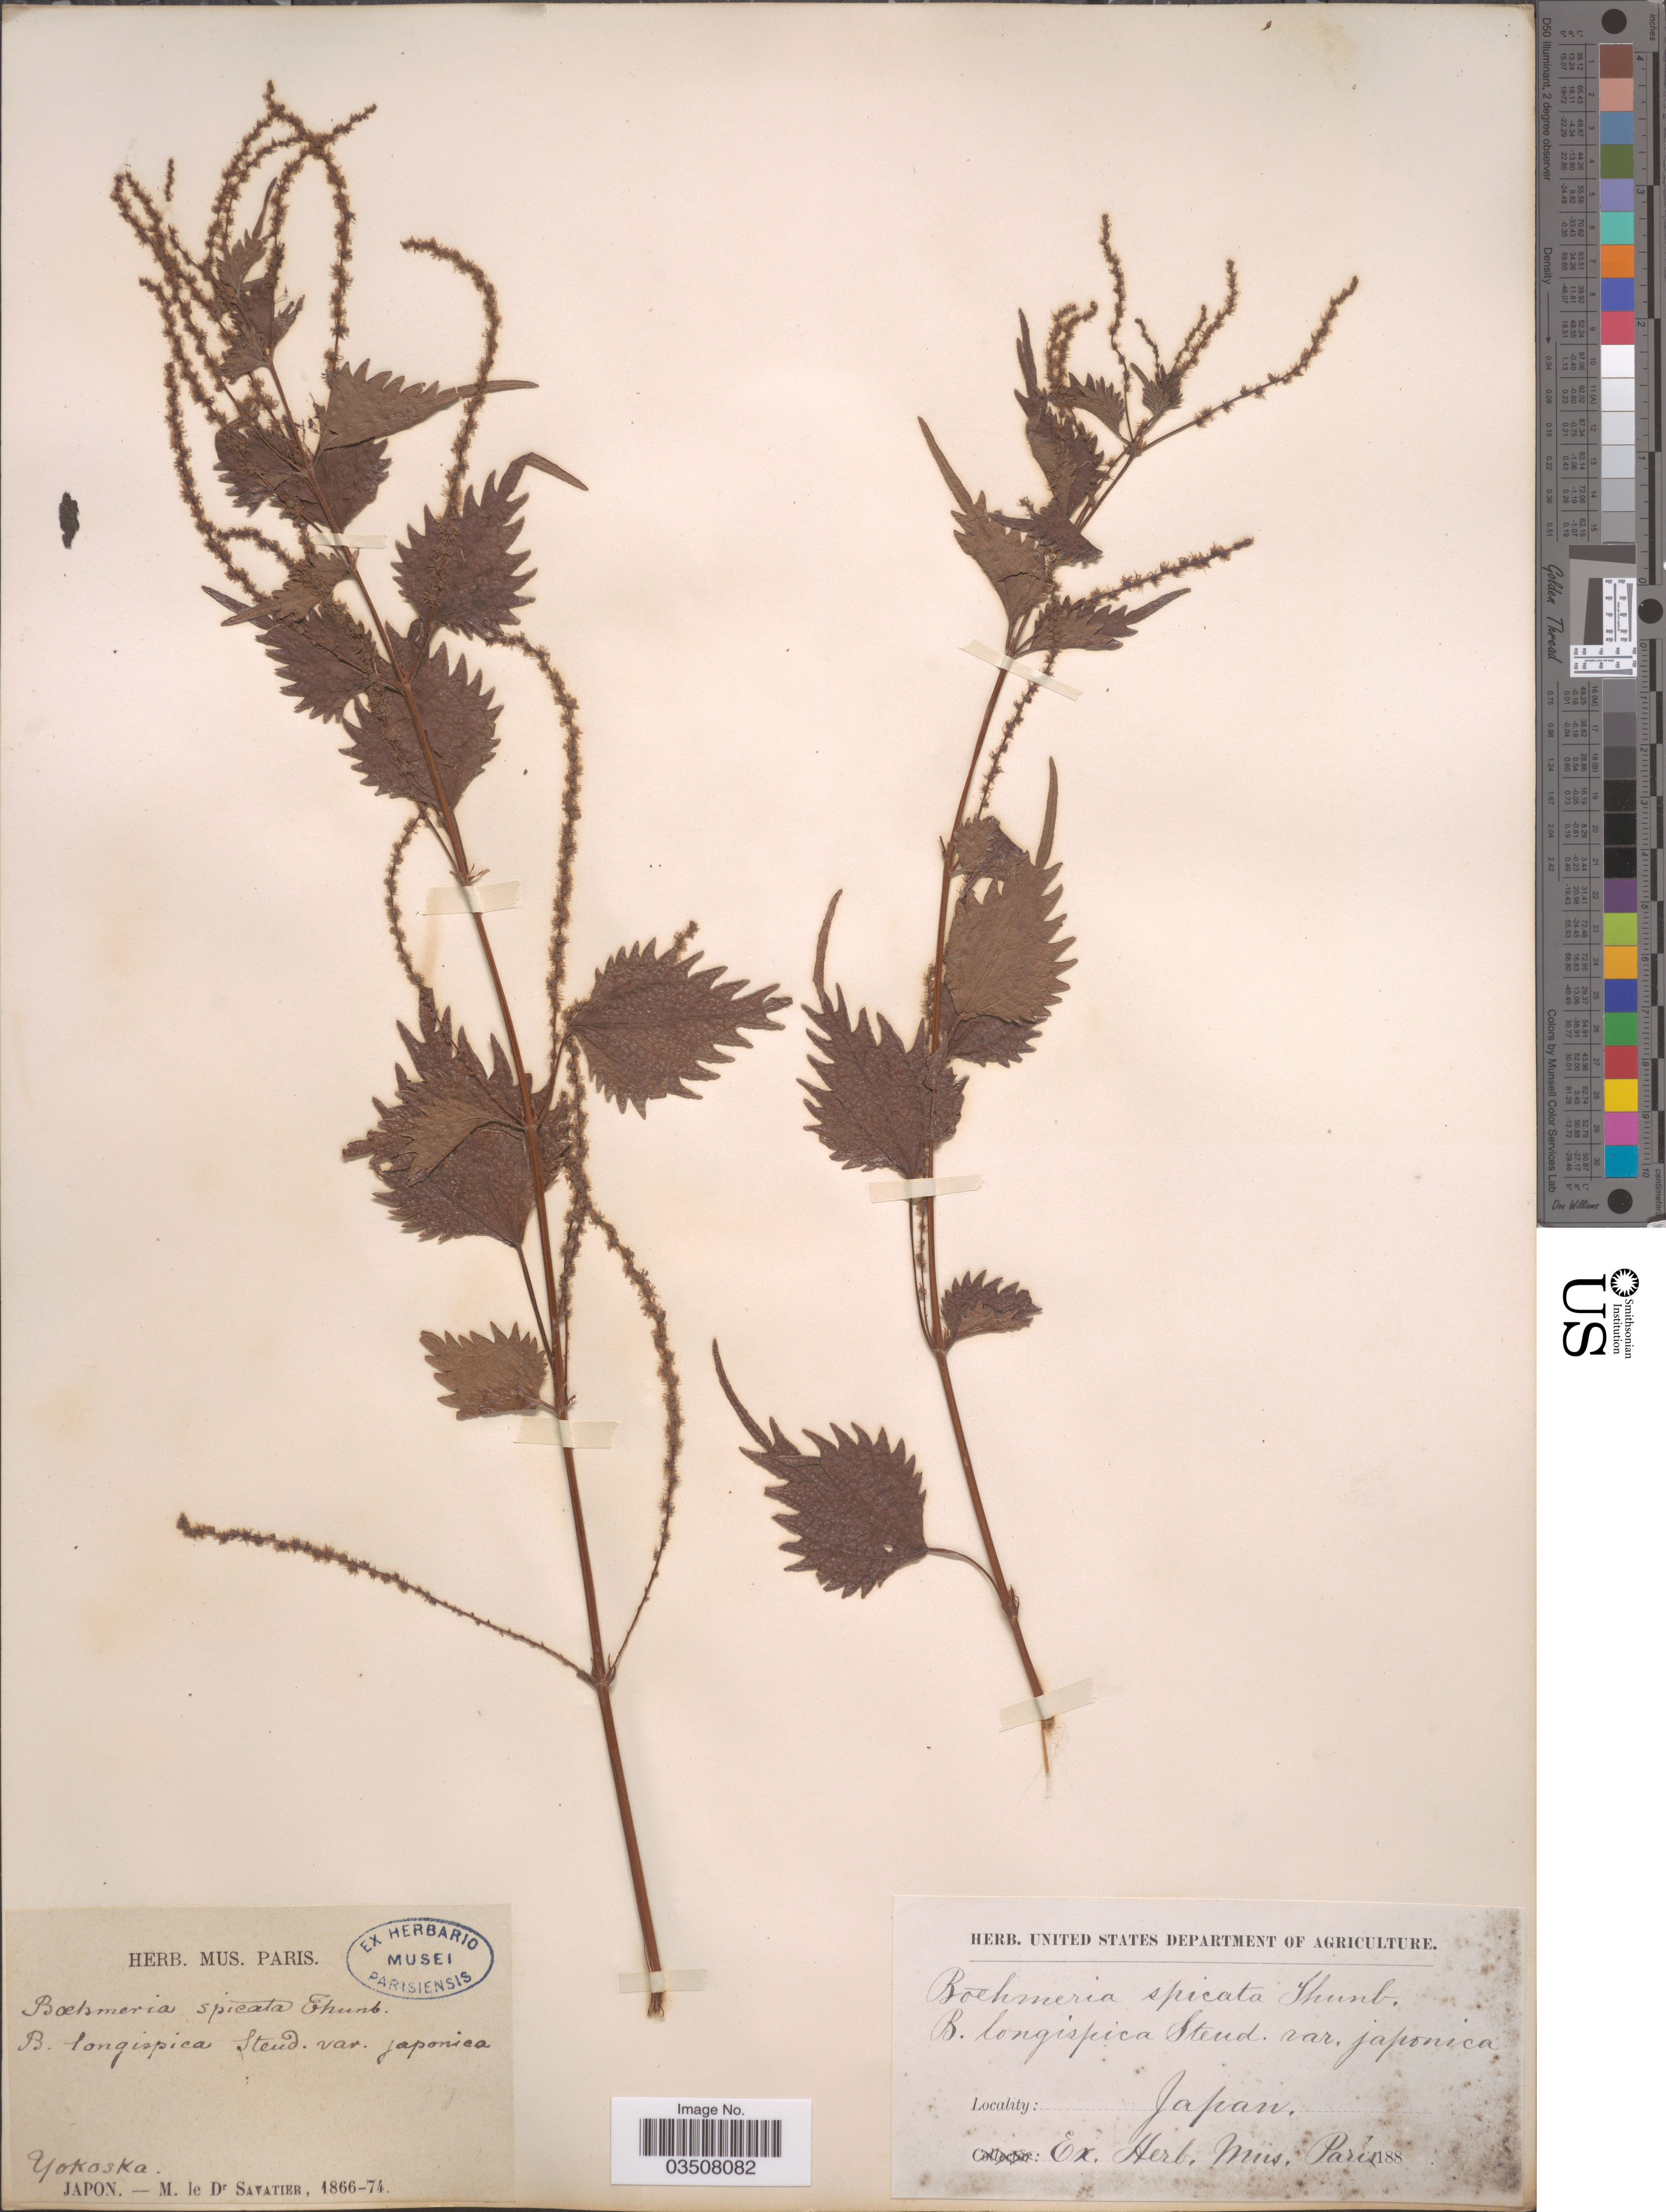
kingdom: Plantae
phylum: Tracheophyta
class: Magnoliopsida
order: Rosales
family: Urticaceae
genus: Boehmeria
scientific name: Boehmeria spicata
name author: (Thunb.) Thunb.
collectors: M. D' Savatier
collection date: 1866/1874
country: Japan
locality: Yokoska.